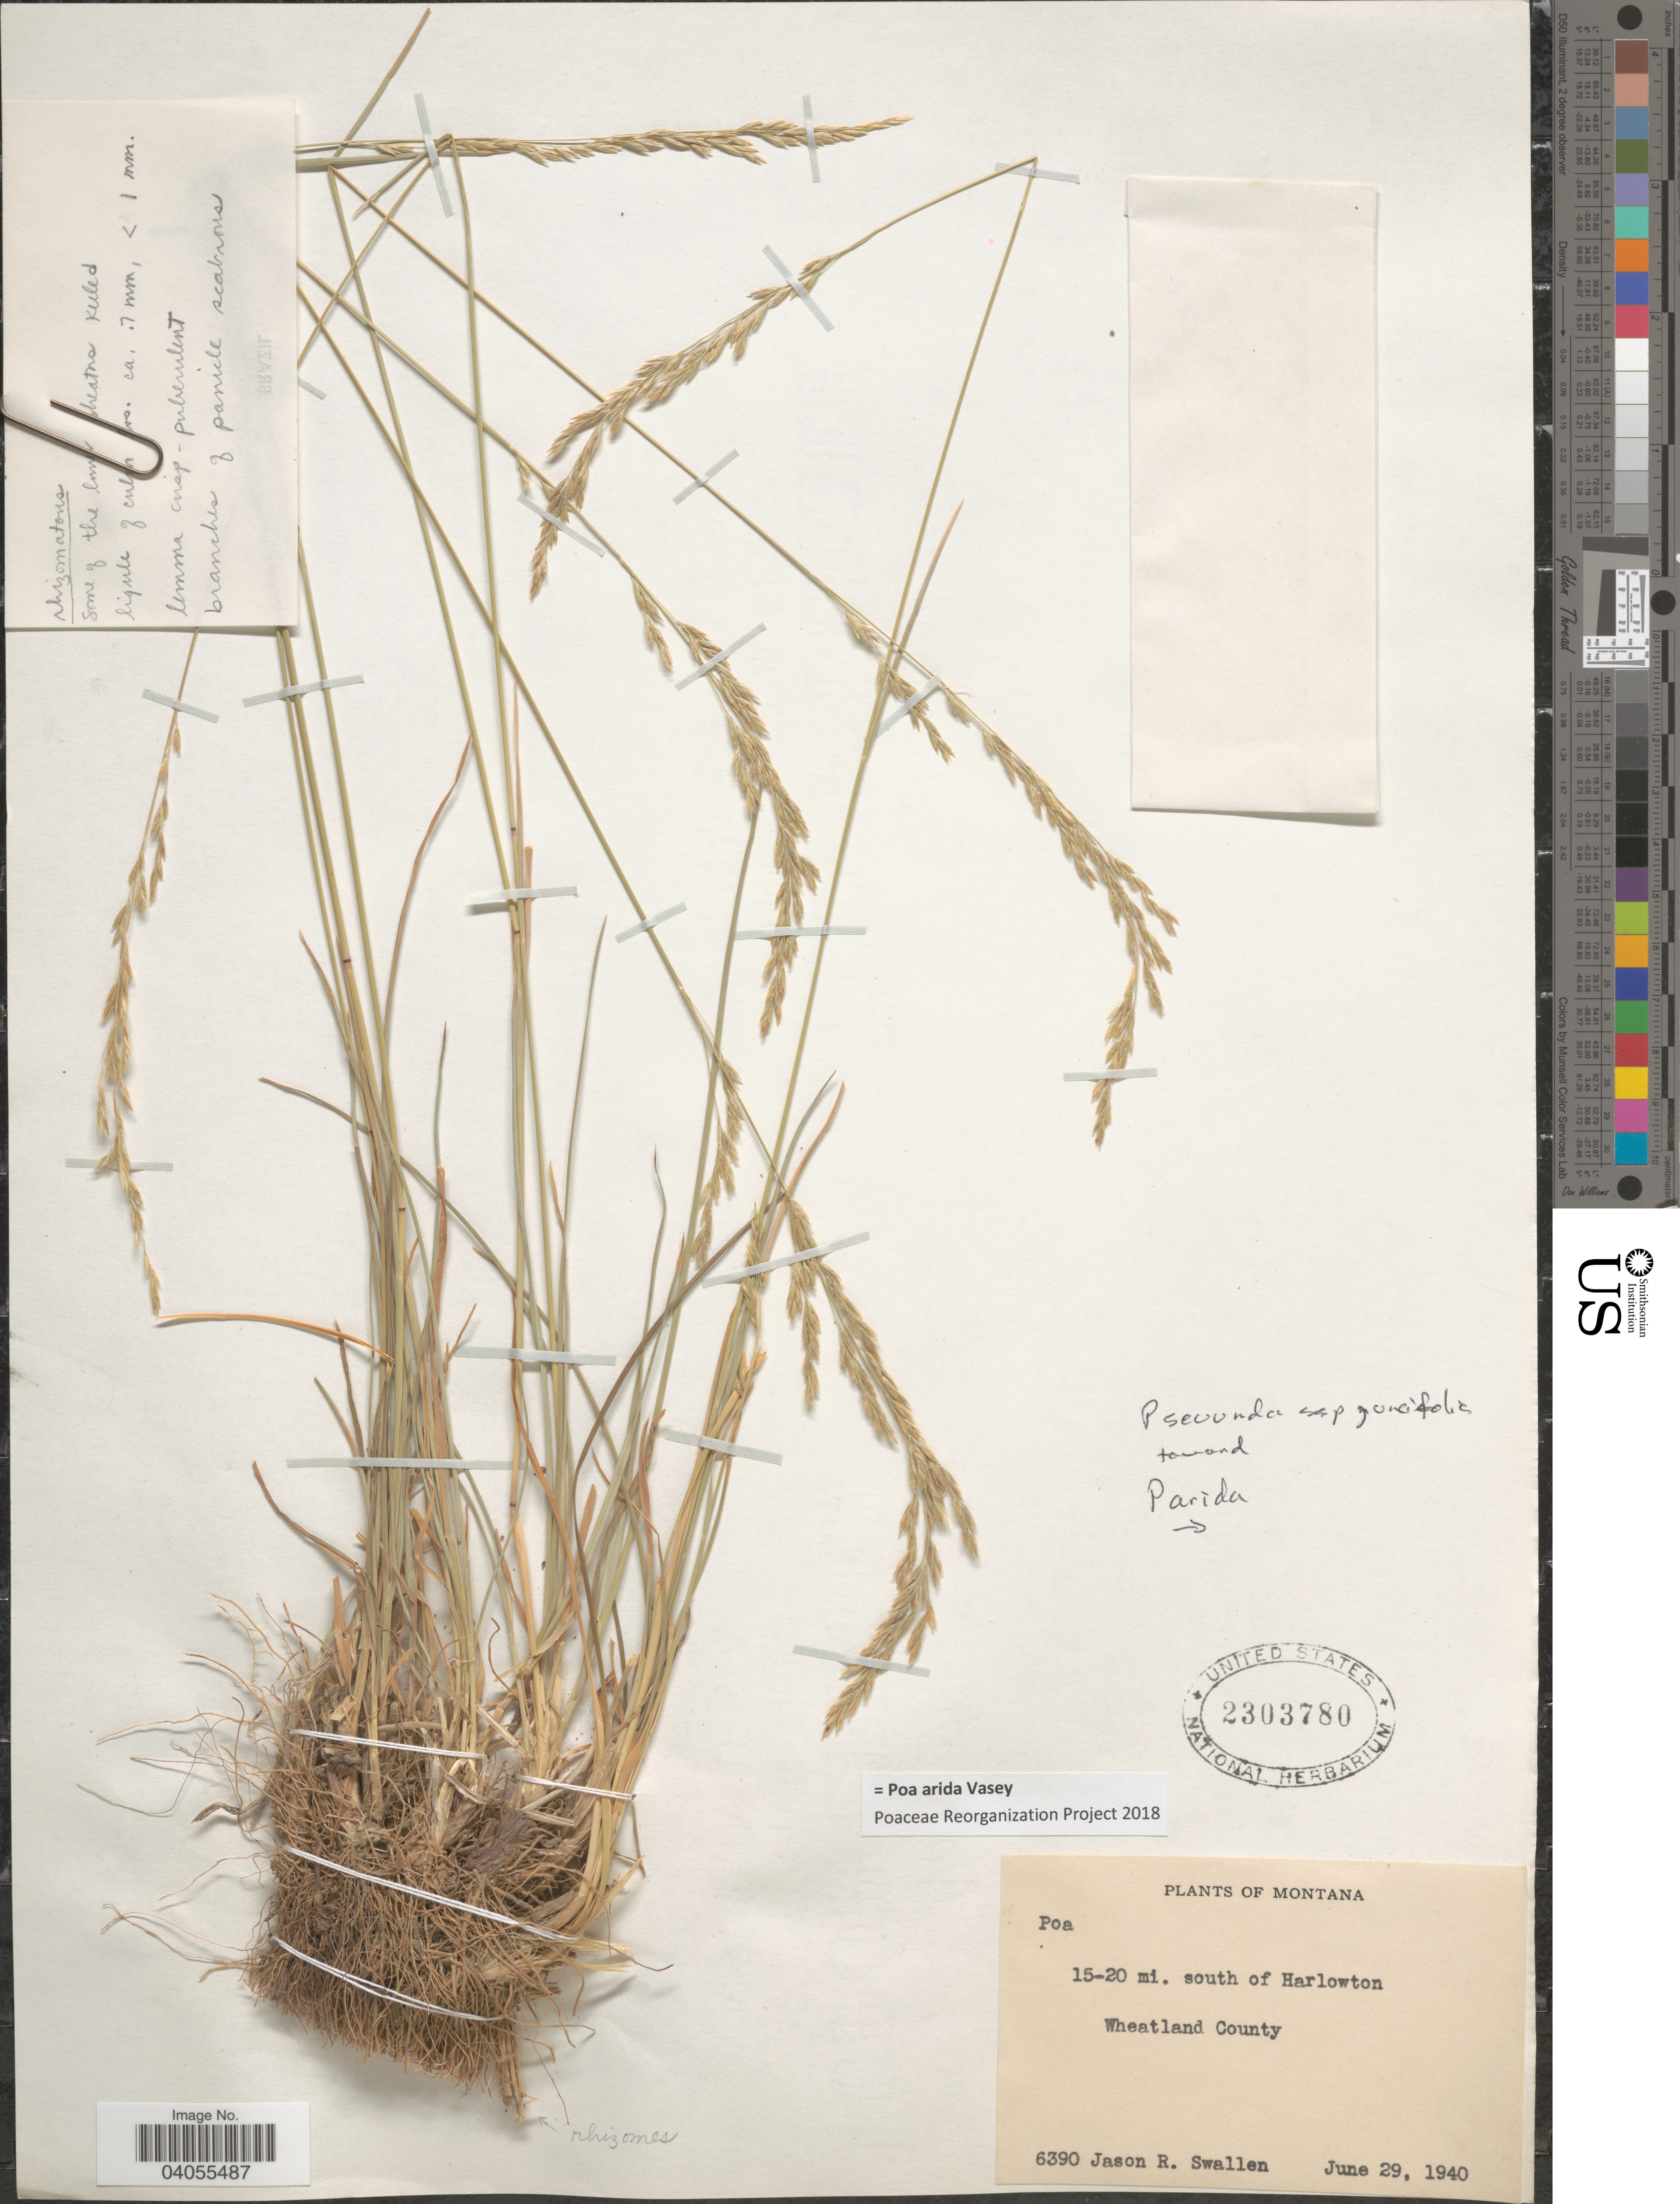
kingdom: Plantae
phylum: Tracheophyta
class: Liliopsida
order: Poales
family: Poaceae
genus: Poa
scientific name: Poa arida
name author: Vasey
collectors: J. R. Swallen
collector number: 6390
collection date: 1940-06-29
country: United States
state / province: Montana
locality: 15-20 mi. south of Harlowton. Wheatland County.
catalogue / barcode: US 2303780